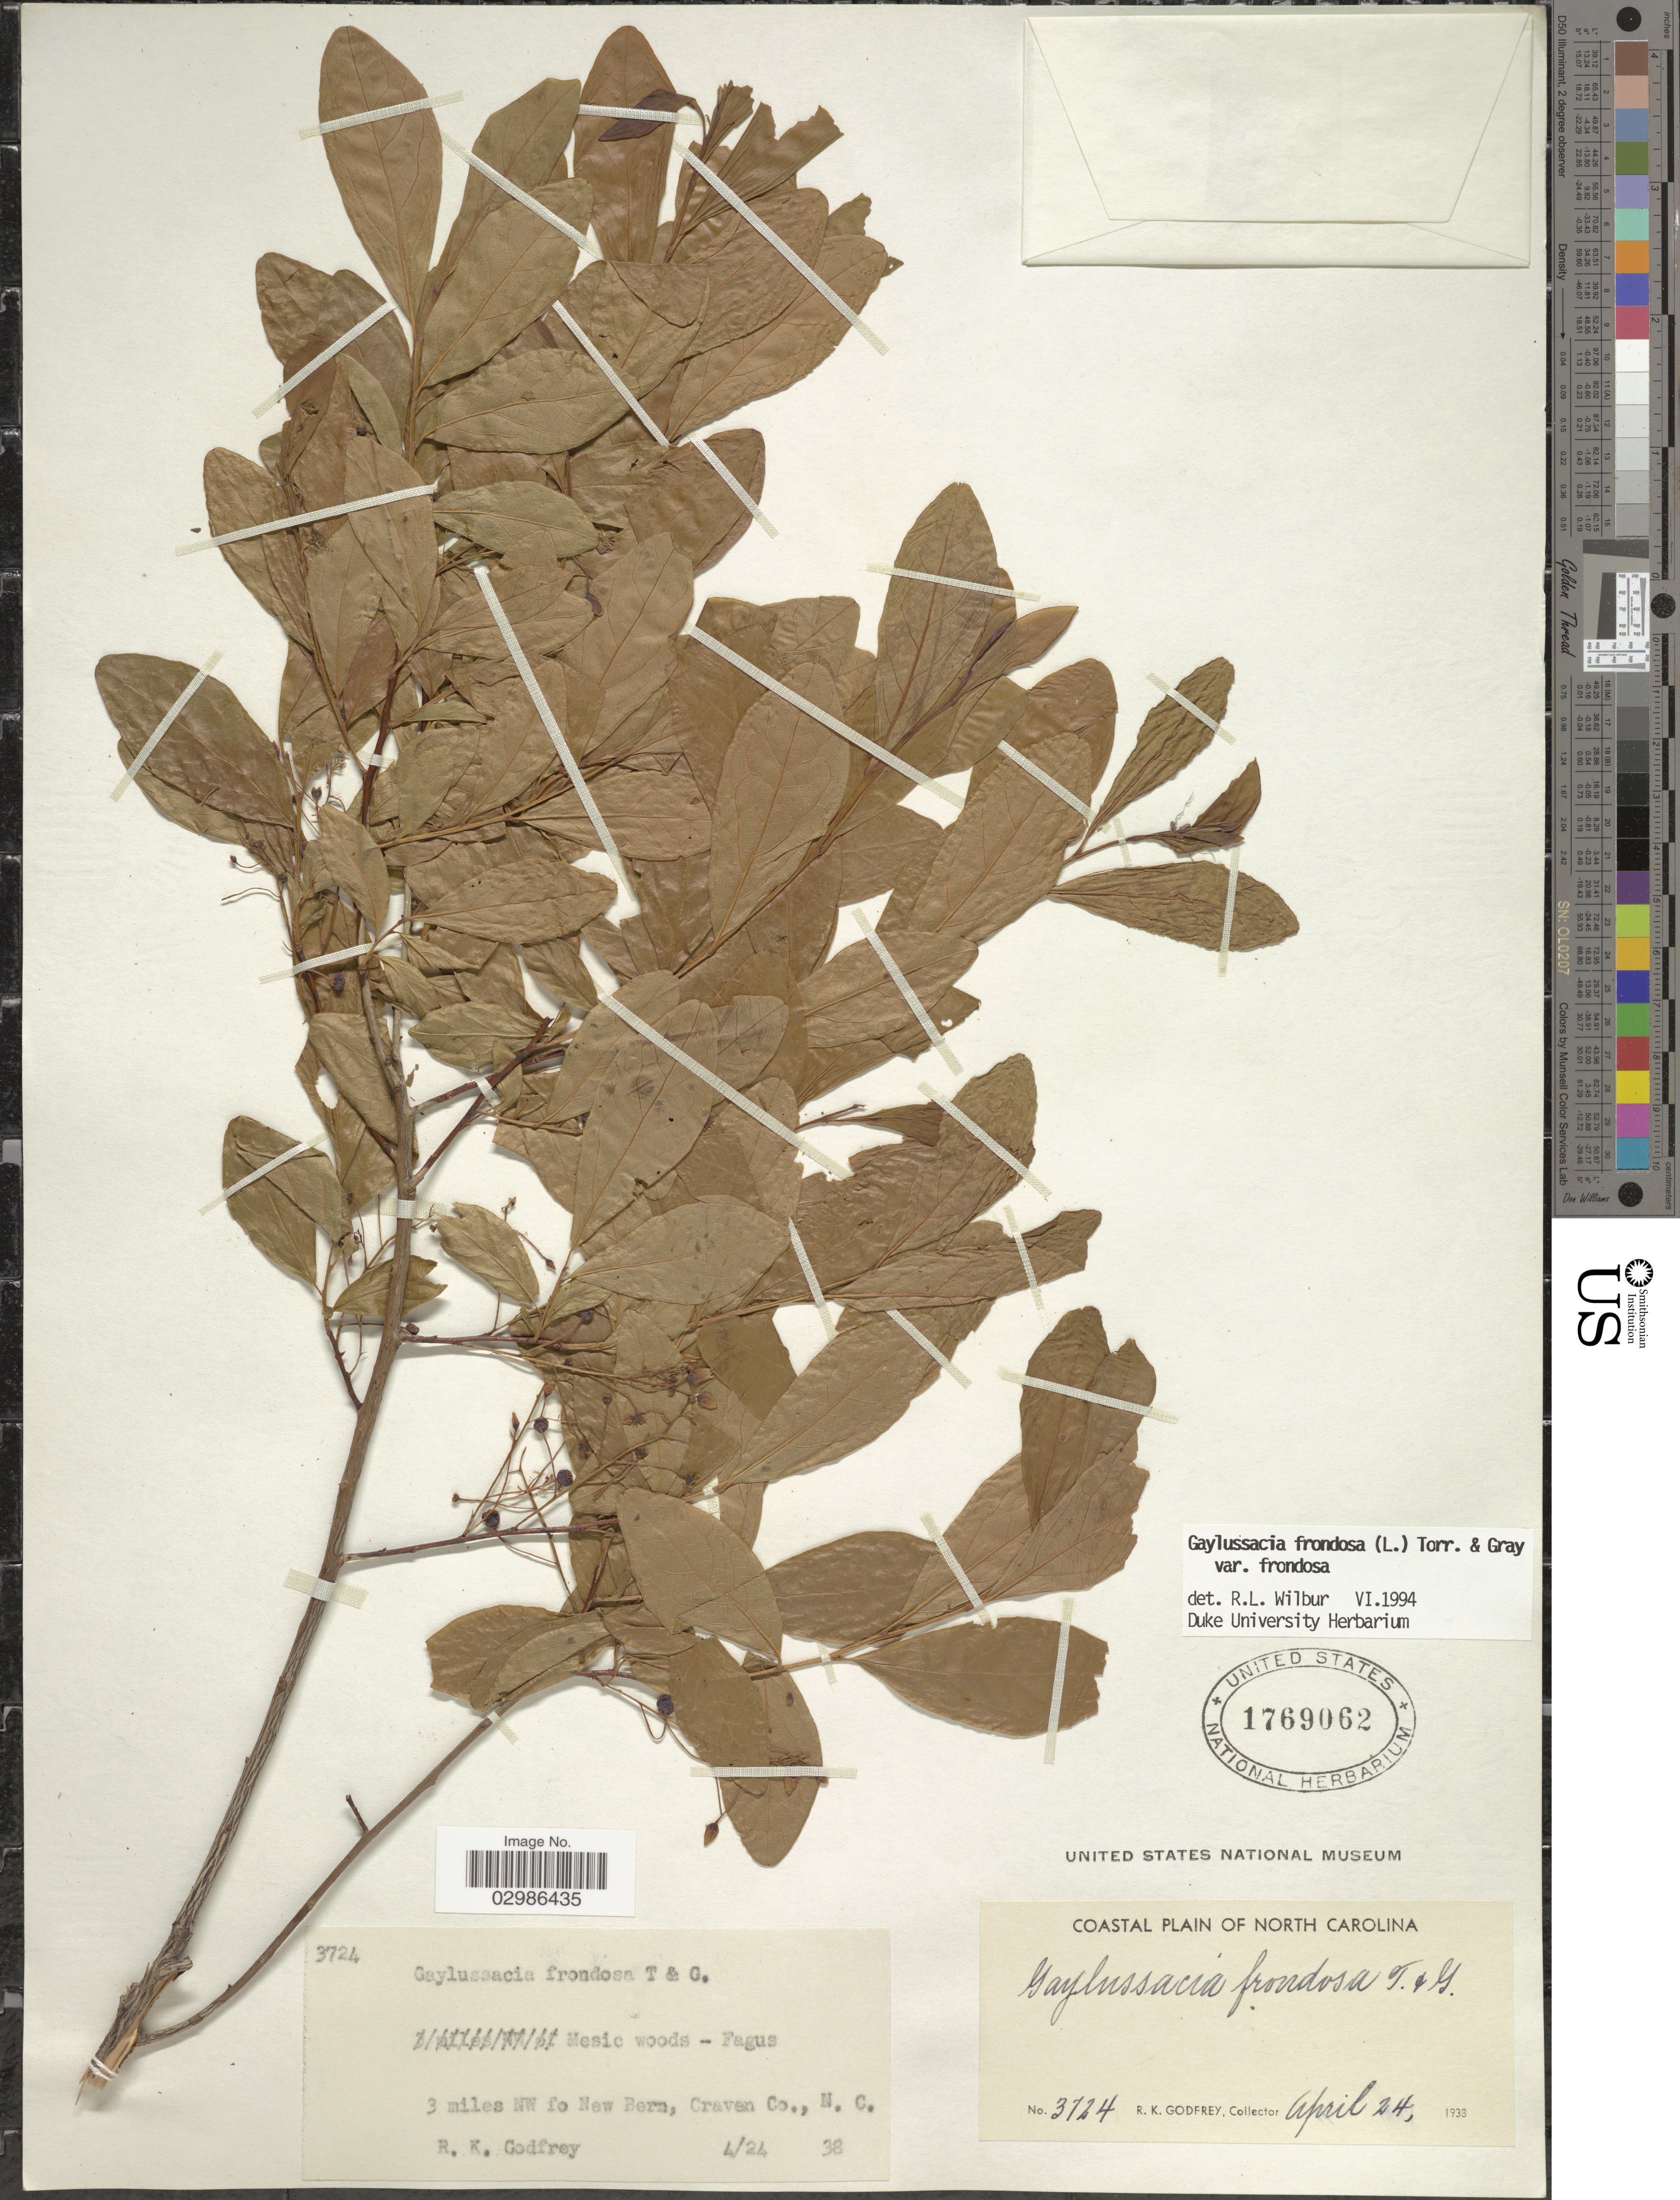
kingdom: Plantae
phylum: Tracheophyta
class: Magnoliopsida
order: Ericales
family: Ericaceae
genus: Gaylussacia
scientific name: Gaylussacia frondosa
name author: (L.) Torr. & A. Gray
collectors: R. K. Godfrey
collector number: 3724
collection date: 1938-04-24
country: United States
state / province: North Carolina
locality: Coastal plain of North Carolina. 3 miles NW of New Bern, Craven Co., N. C.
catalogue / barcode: US 1769062